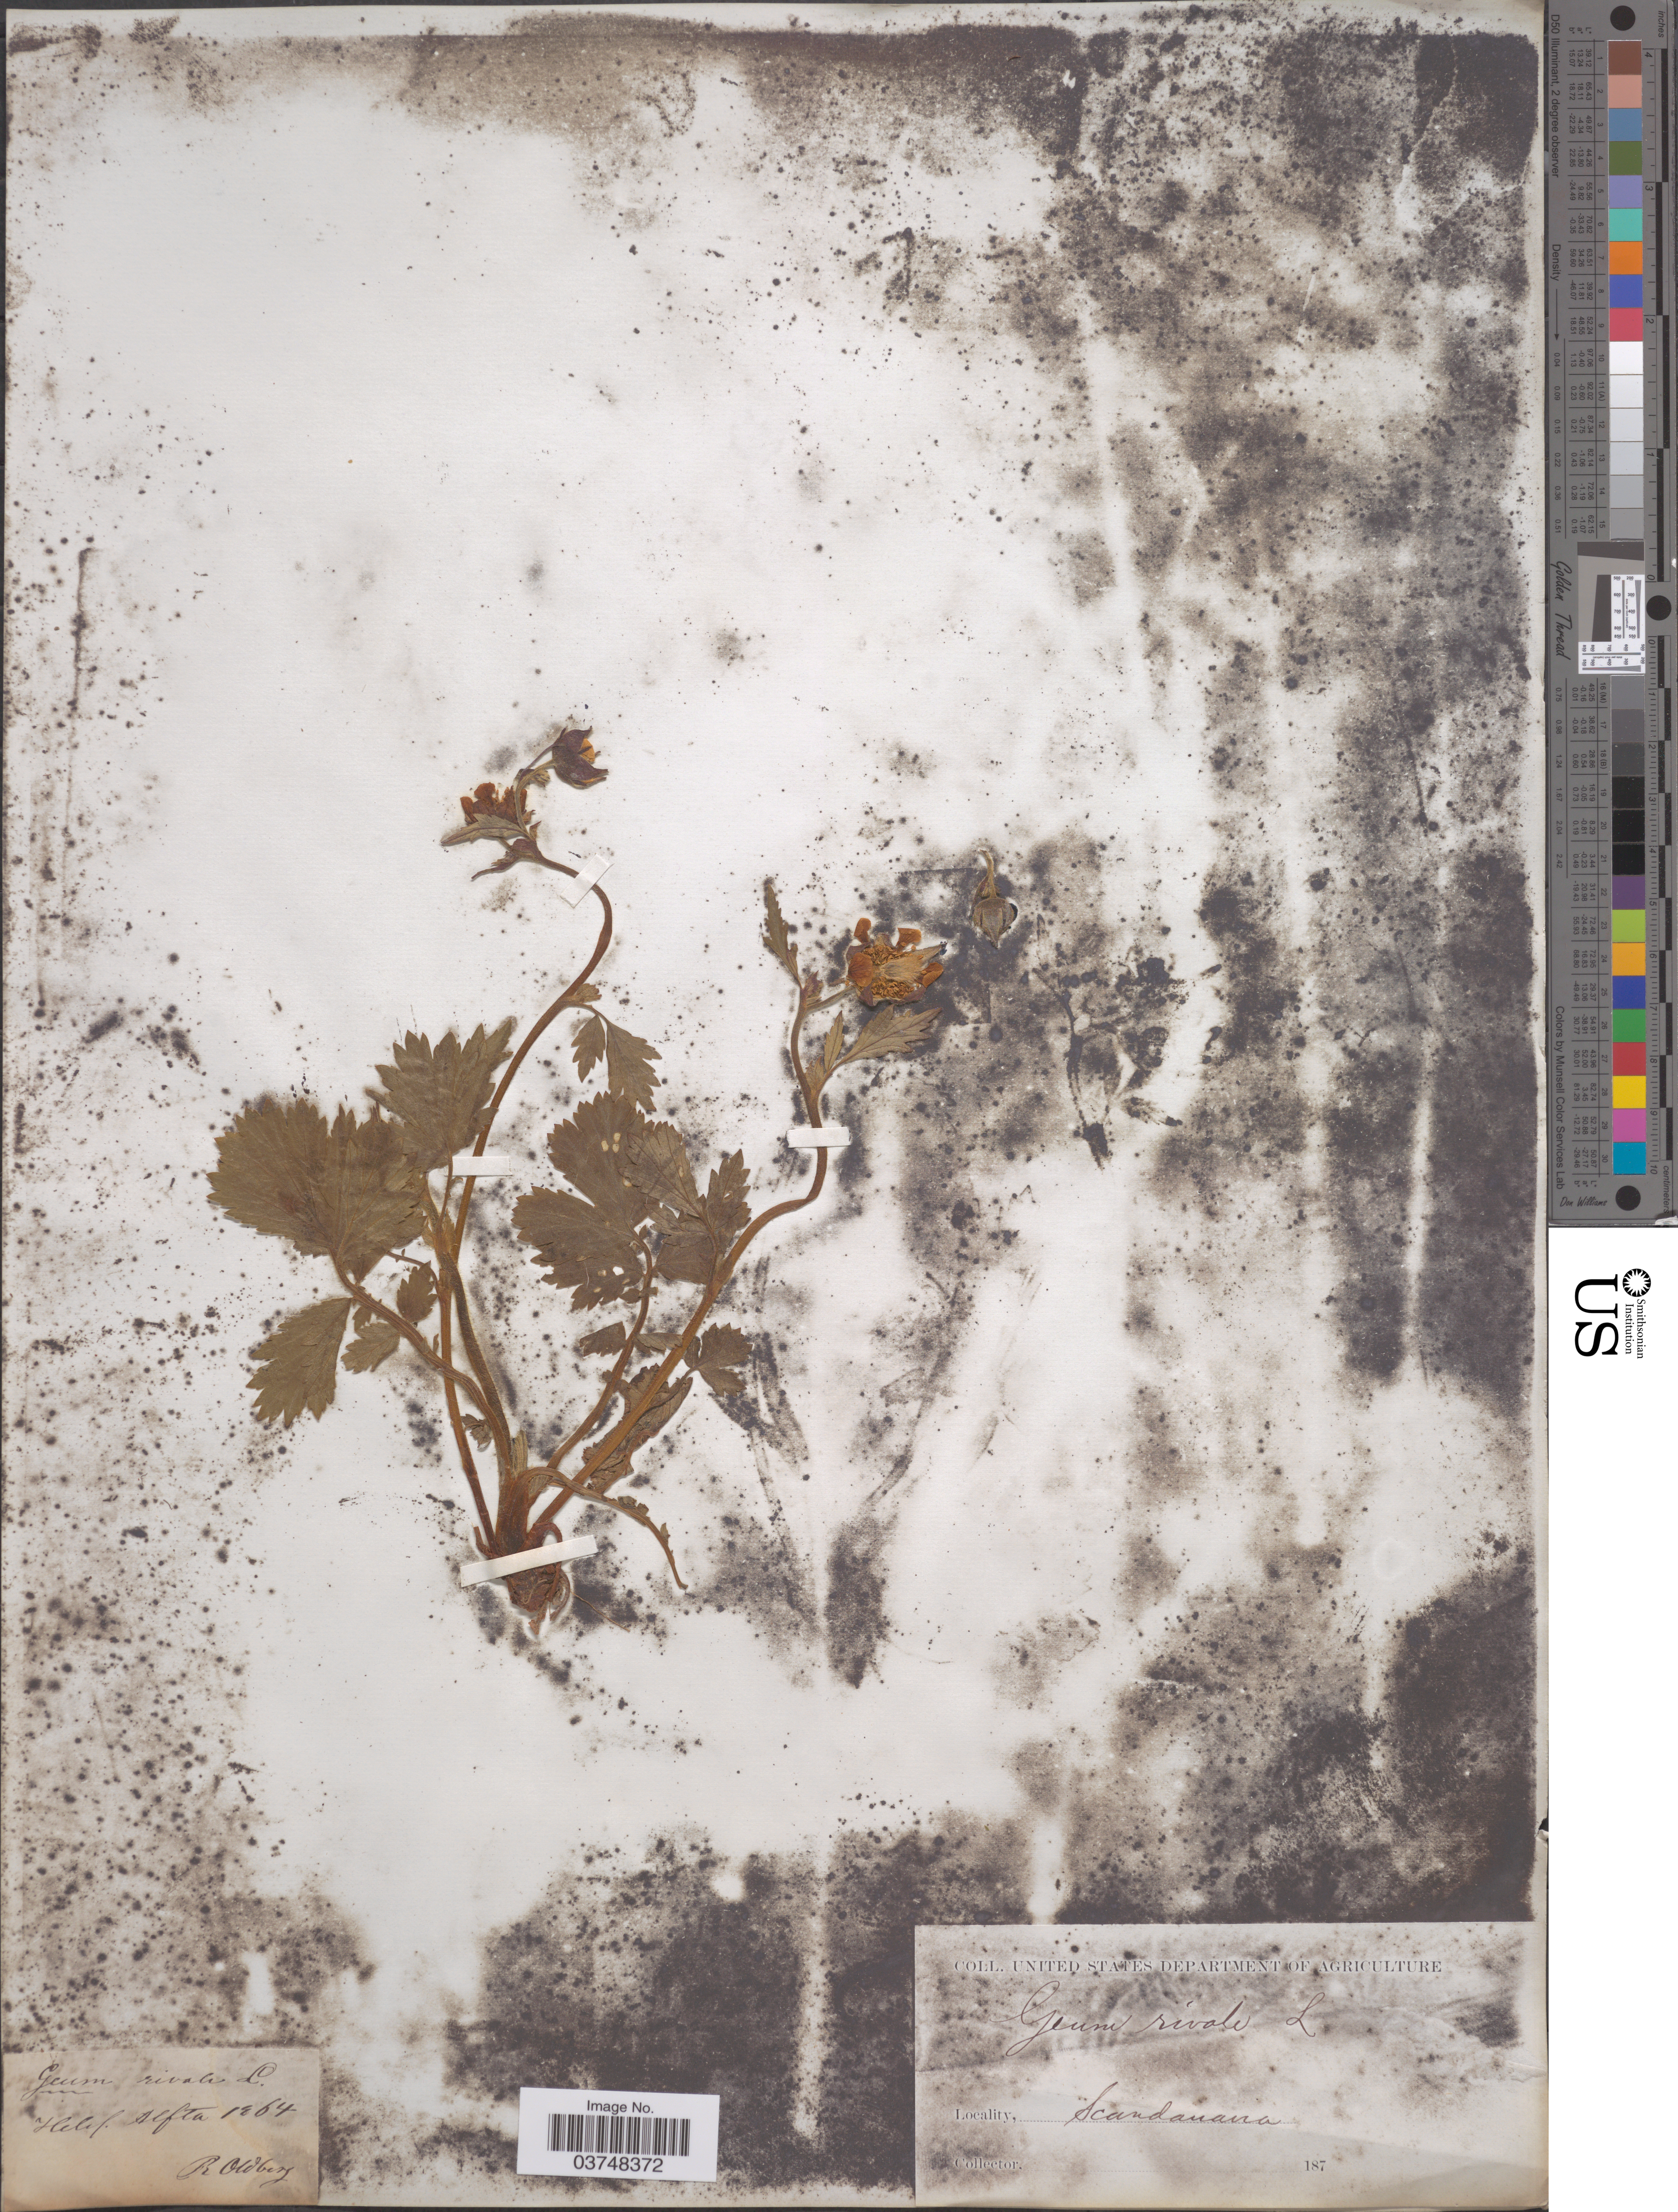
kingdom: Plantae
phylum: Tracheophyta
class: Magnoliopsida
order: Rosales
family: Rosaceae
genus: Geum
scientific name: Geum rivale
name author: L.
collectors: R. Oldberg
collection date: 1864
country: Sweden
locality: Helsl. Alfta. Scandinavia.